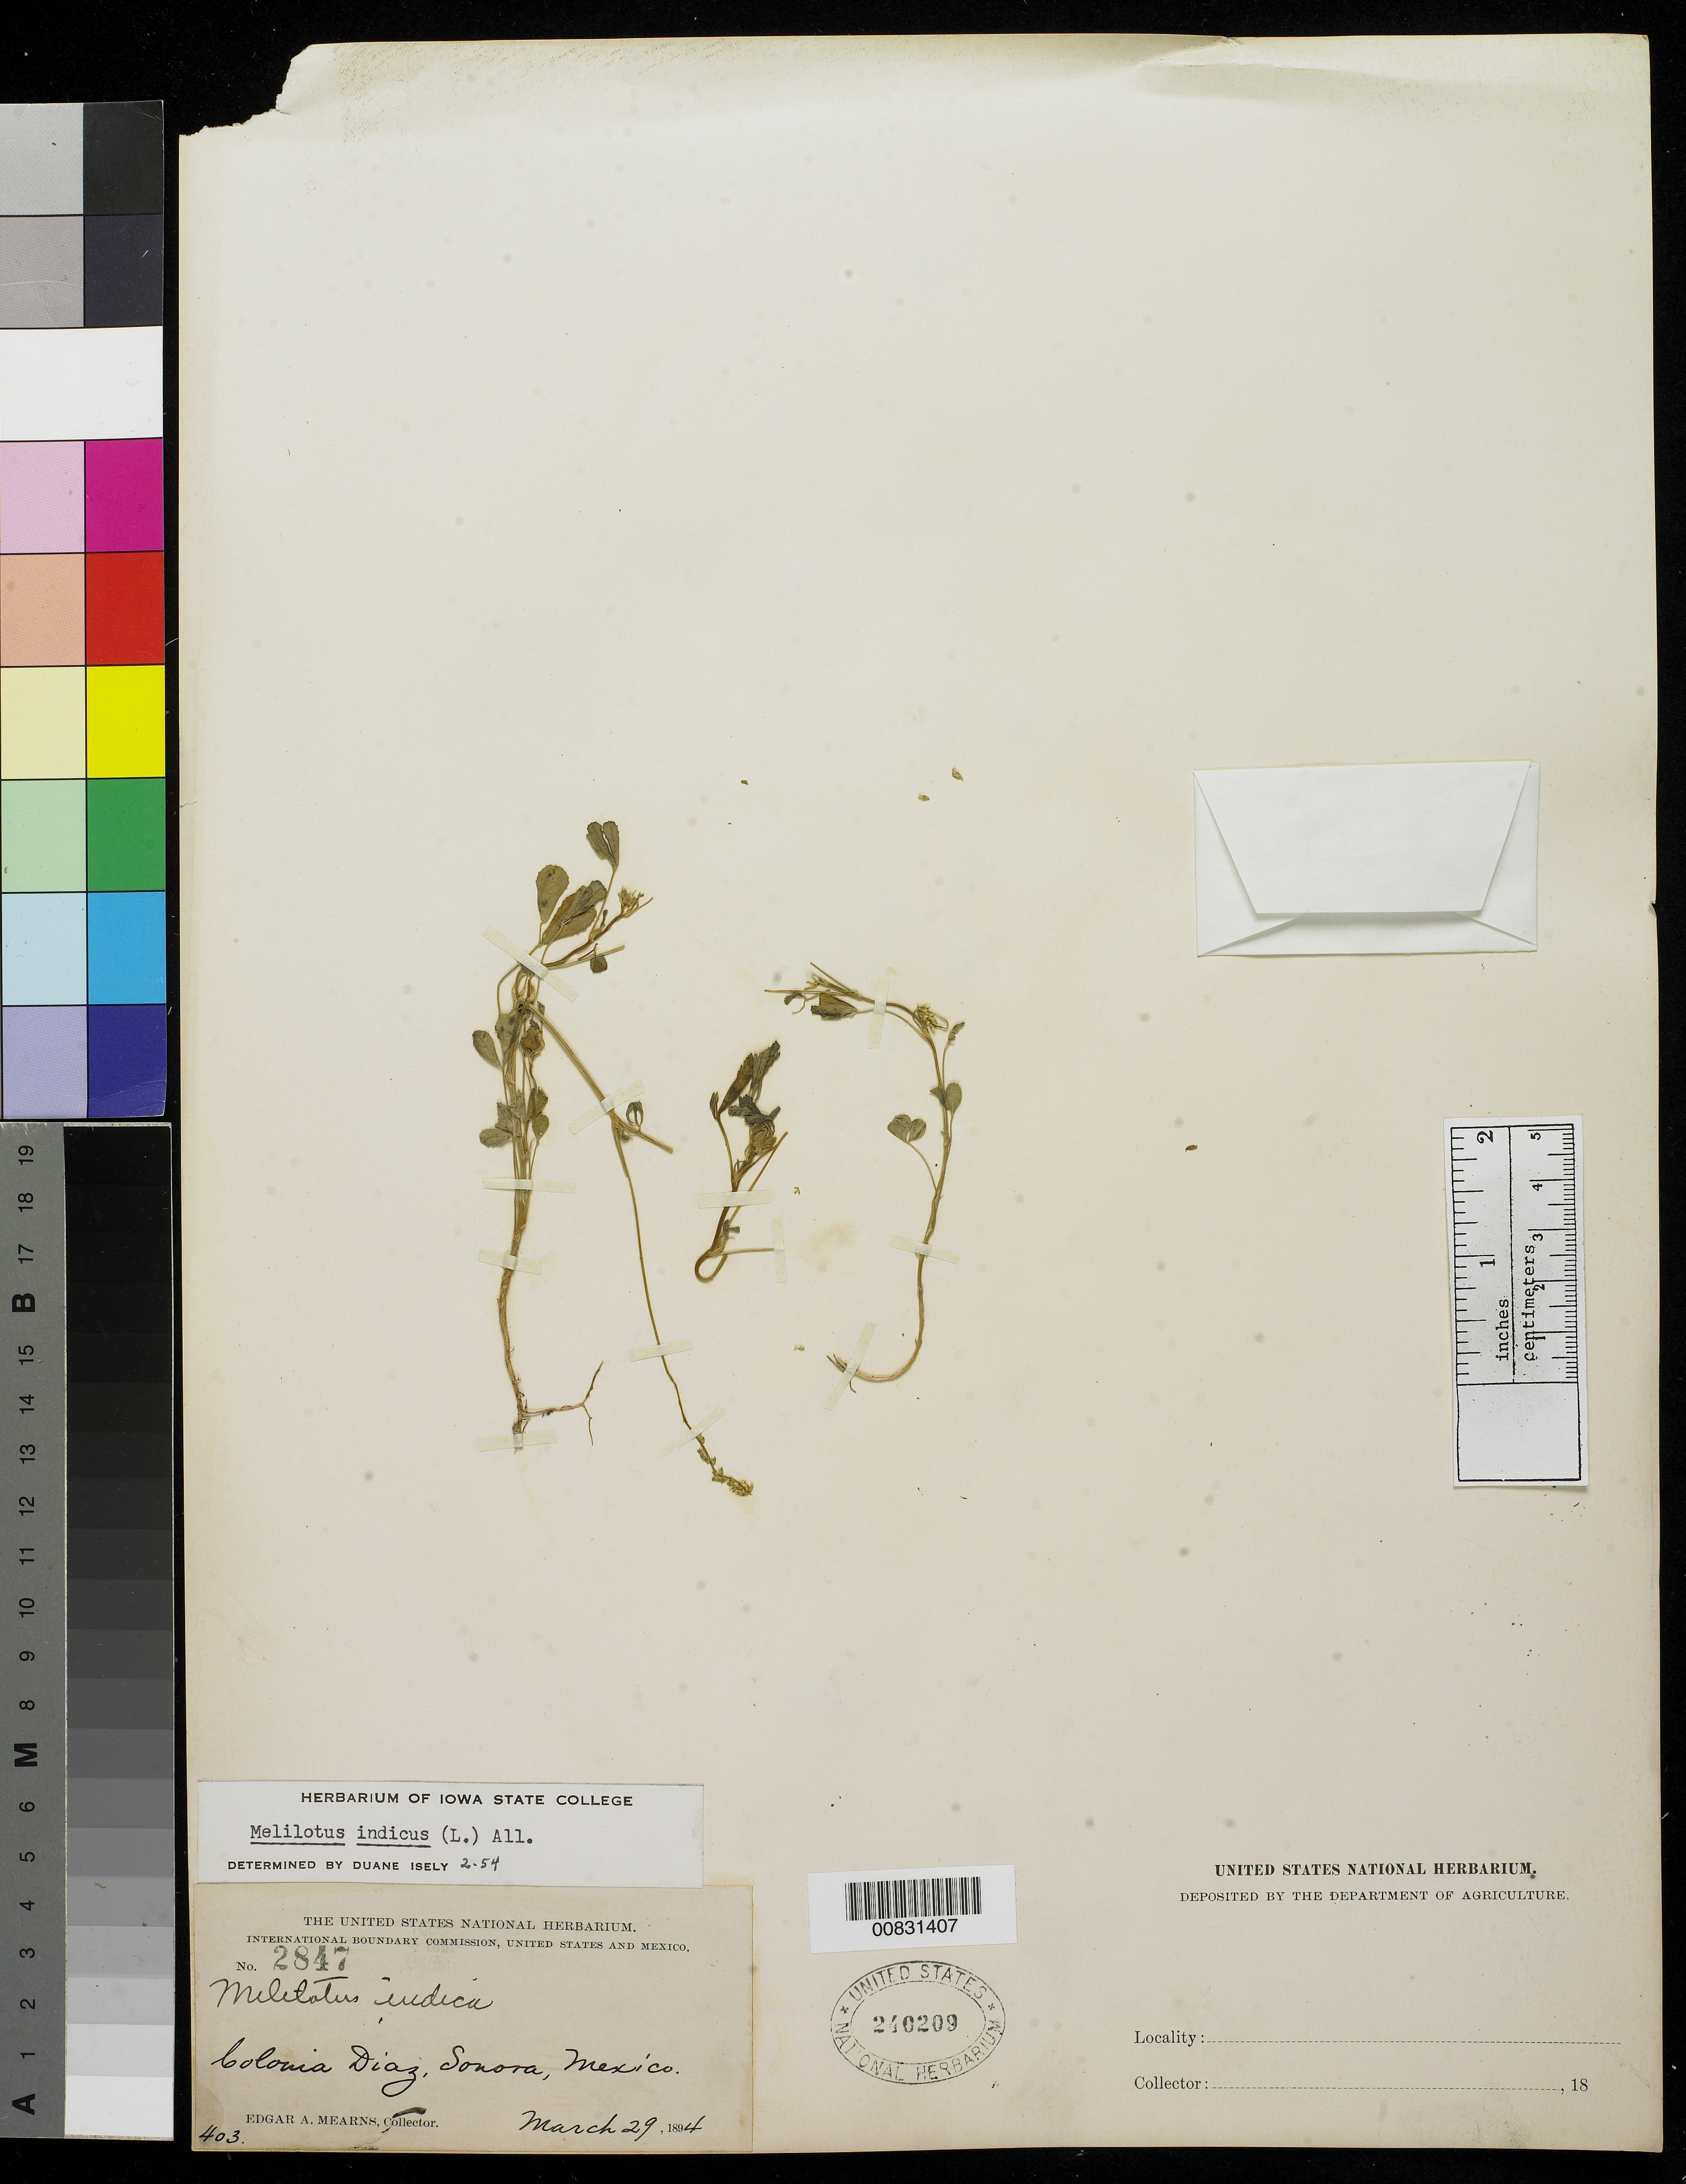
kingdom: Plantae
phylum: Tracheophyta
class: Magnoliopsida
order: Fabales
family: Fabaceae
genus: Melilotus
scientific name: Melilotus indicus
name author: (L.) All.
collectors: E. A. Mearns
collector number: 2847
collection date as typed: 29 Mar 1894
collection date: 1894-03-29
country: Mexico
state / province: Sonora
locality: Colonia Díaz, Sonora.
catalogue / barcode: US 240209